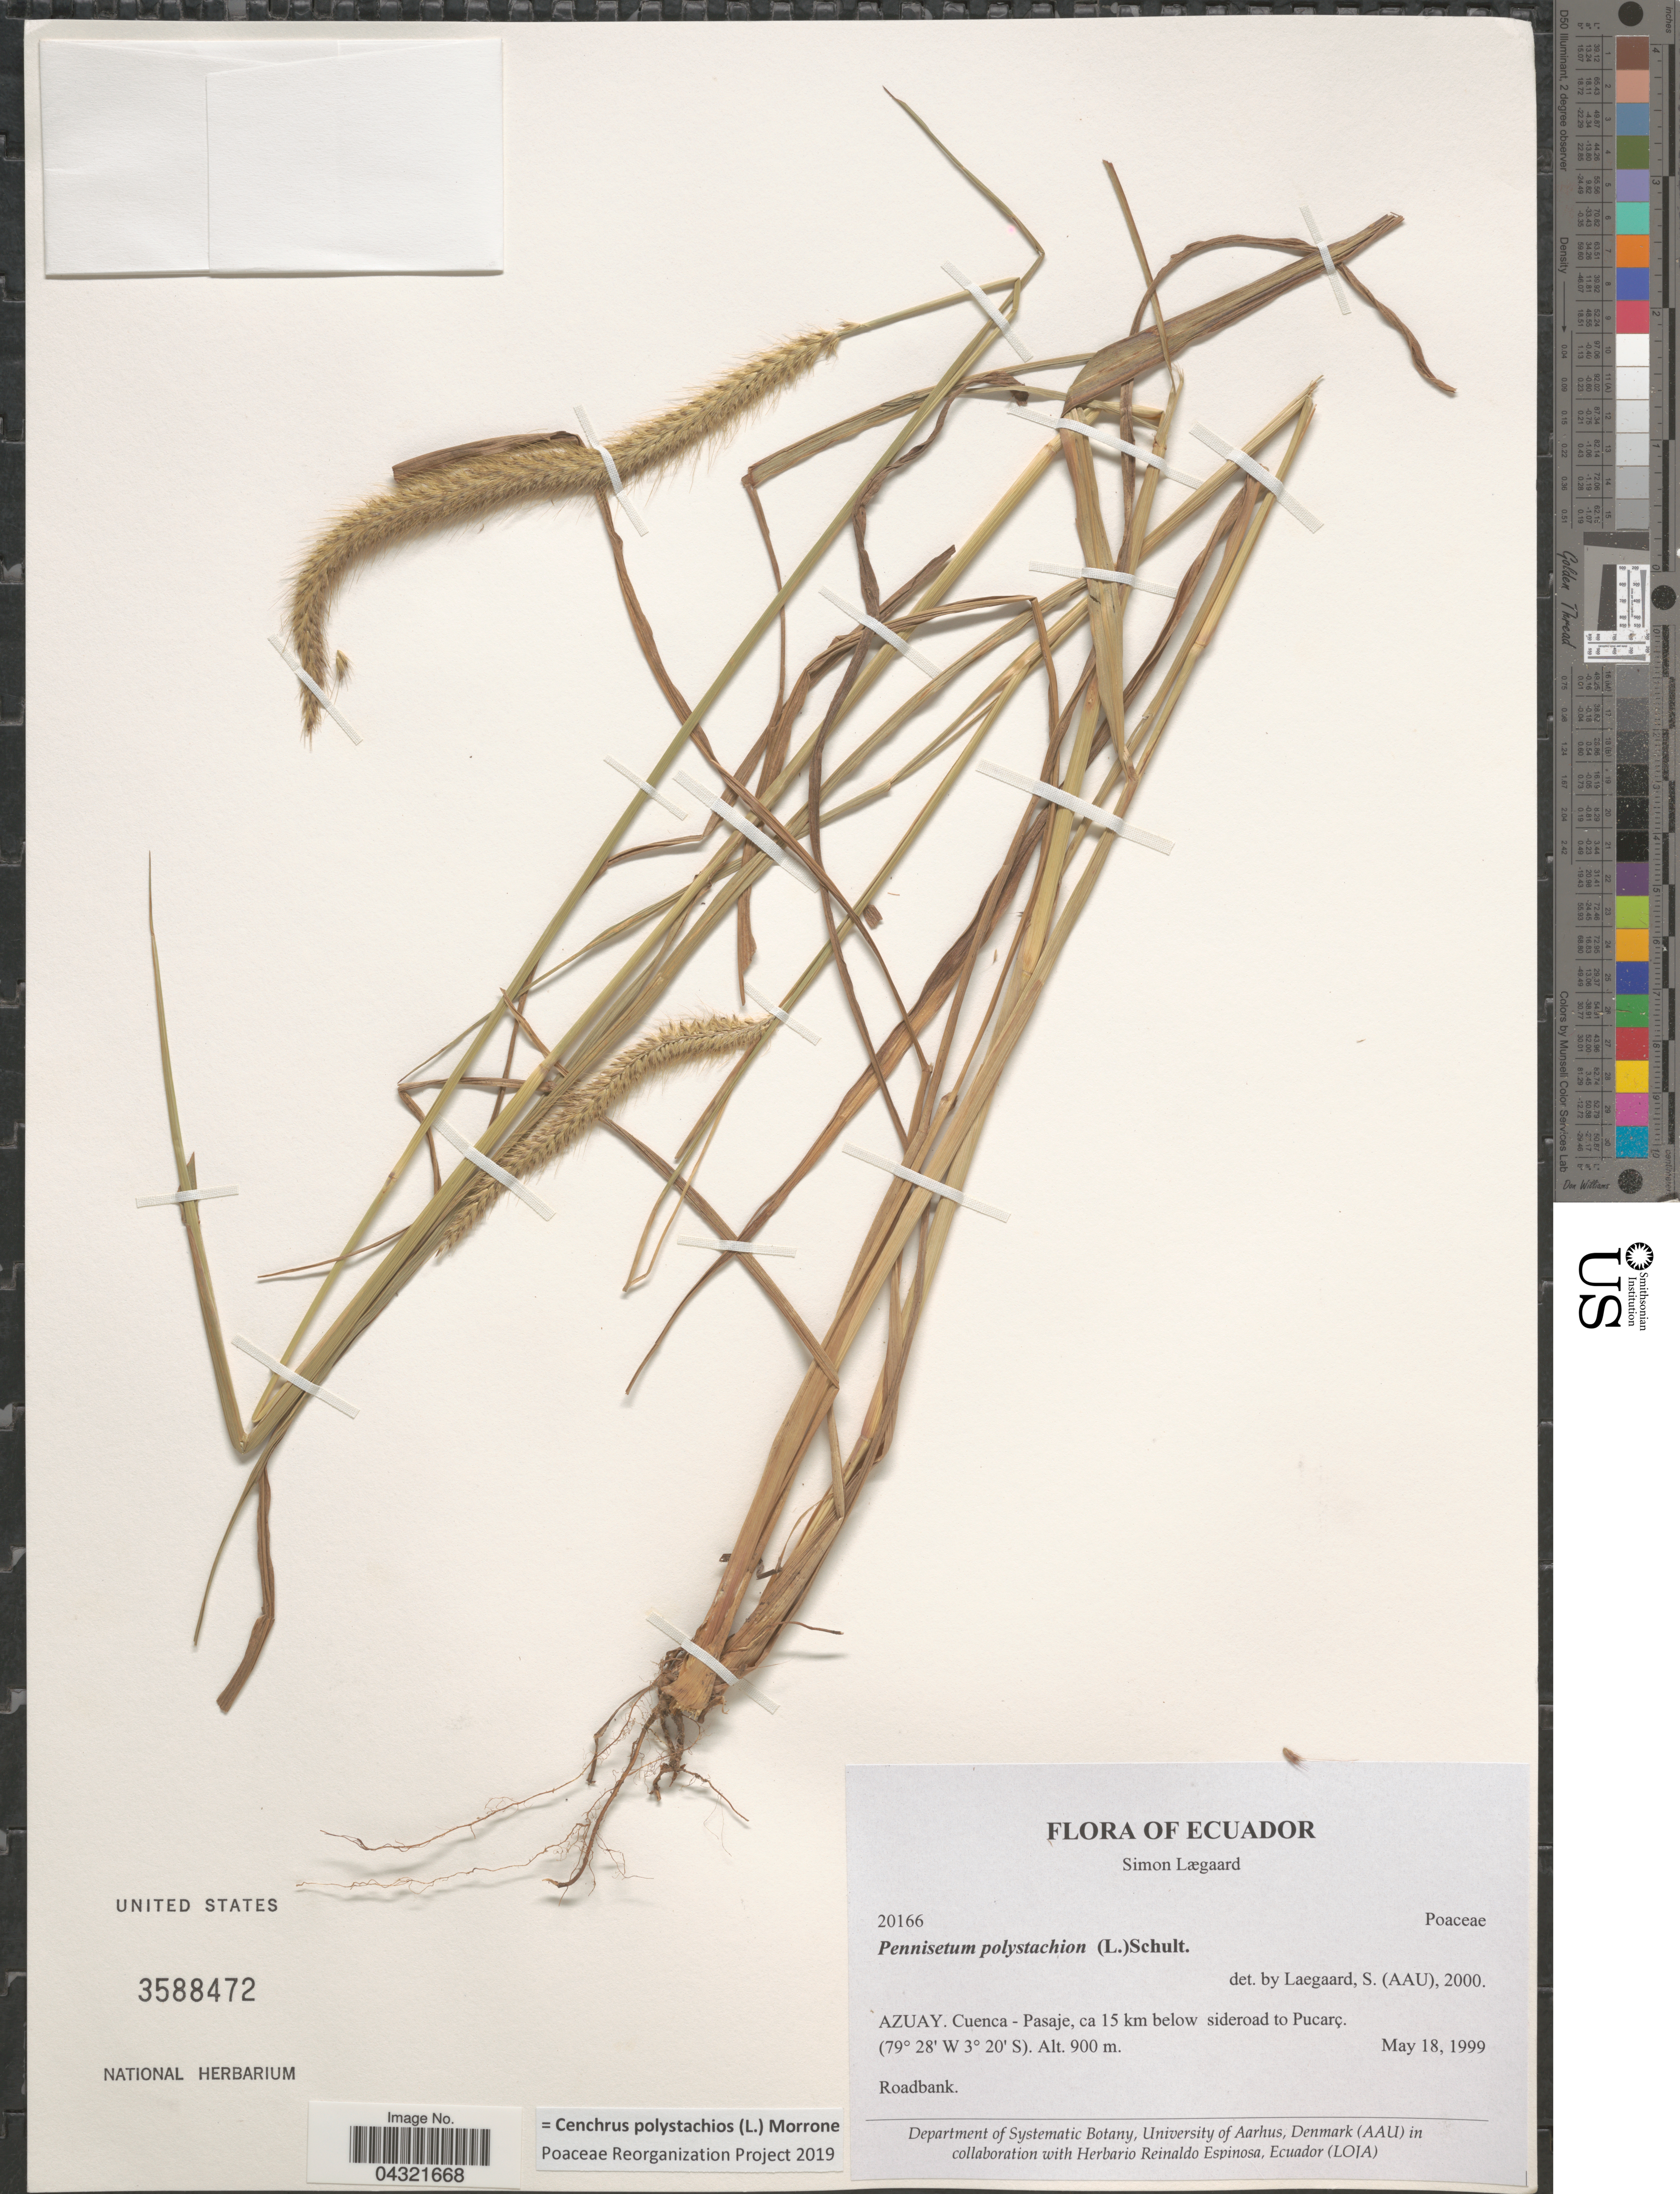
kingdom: Plantae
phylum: Tracheophyta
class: Liliopsida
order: Poales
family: Poaceae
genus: Cenchrus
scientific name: Cenchrus polystachios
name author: (L.) Morrone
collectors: S. Lægaard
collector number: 20166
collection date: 1999-05-18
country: Ecuador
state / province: Azuay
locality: Cuenca-Pasaje, ca 15 km below sideroad to Pucarç. Roadbank.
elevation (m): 900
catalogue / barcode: US 3588472